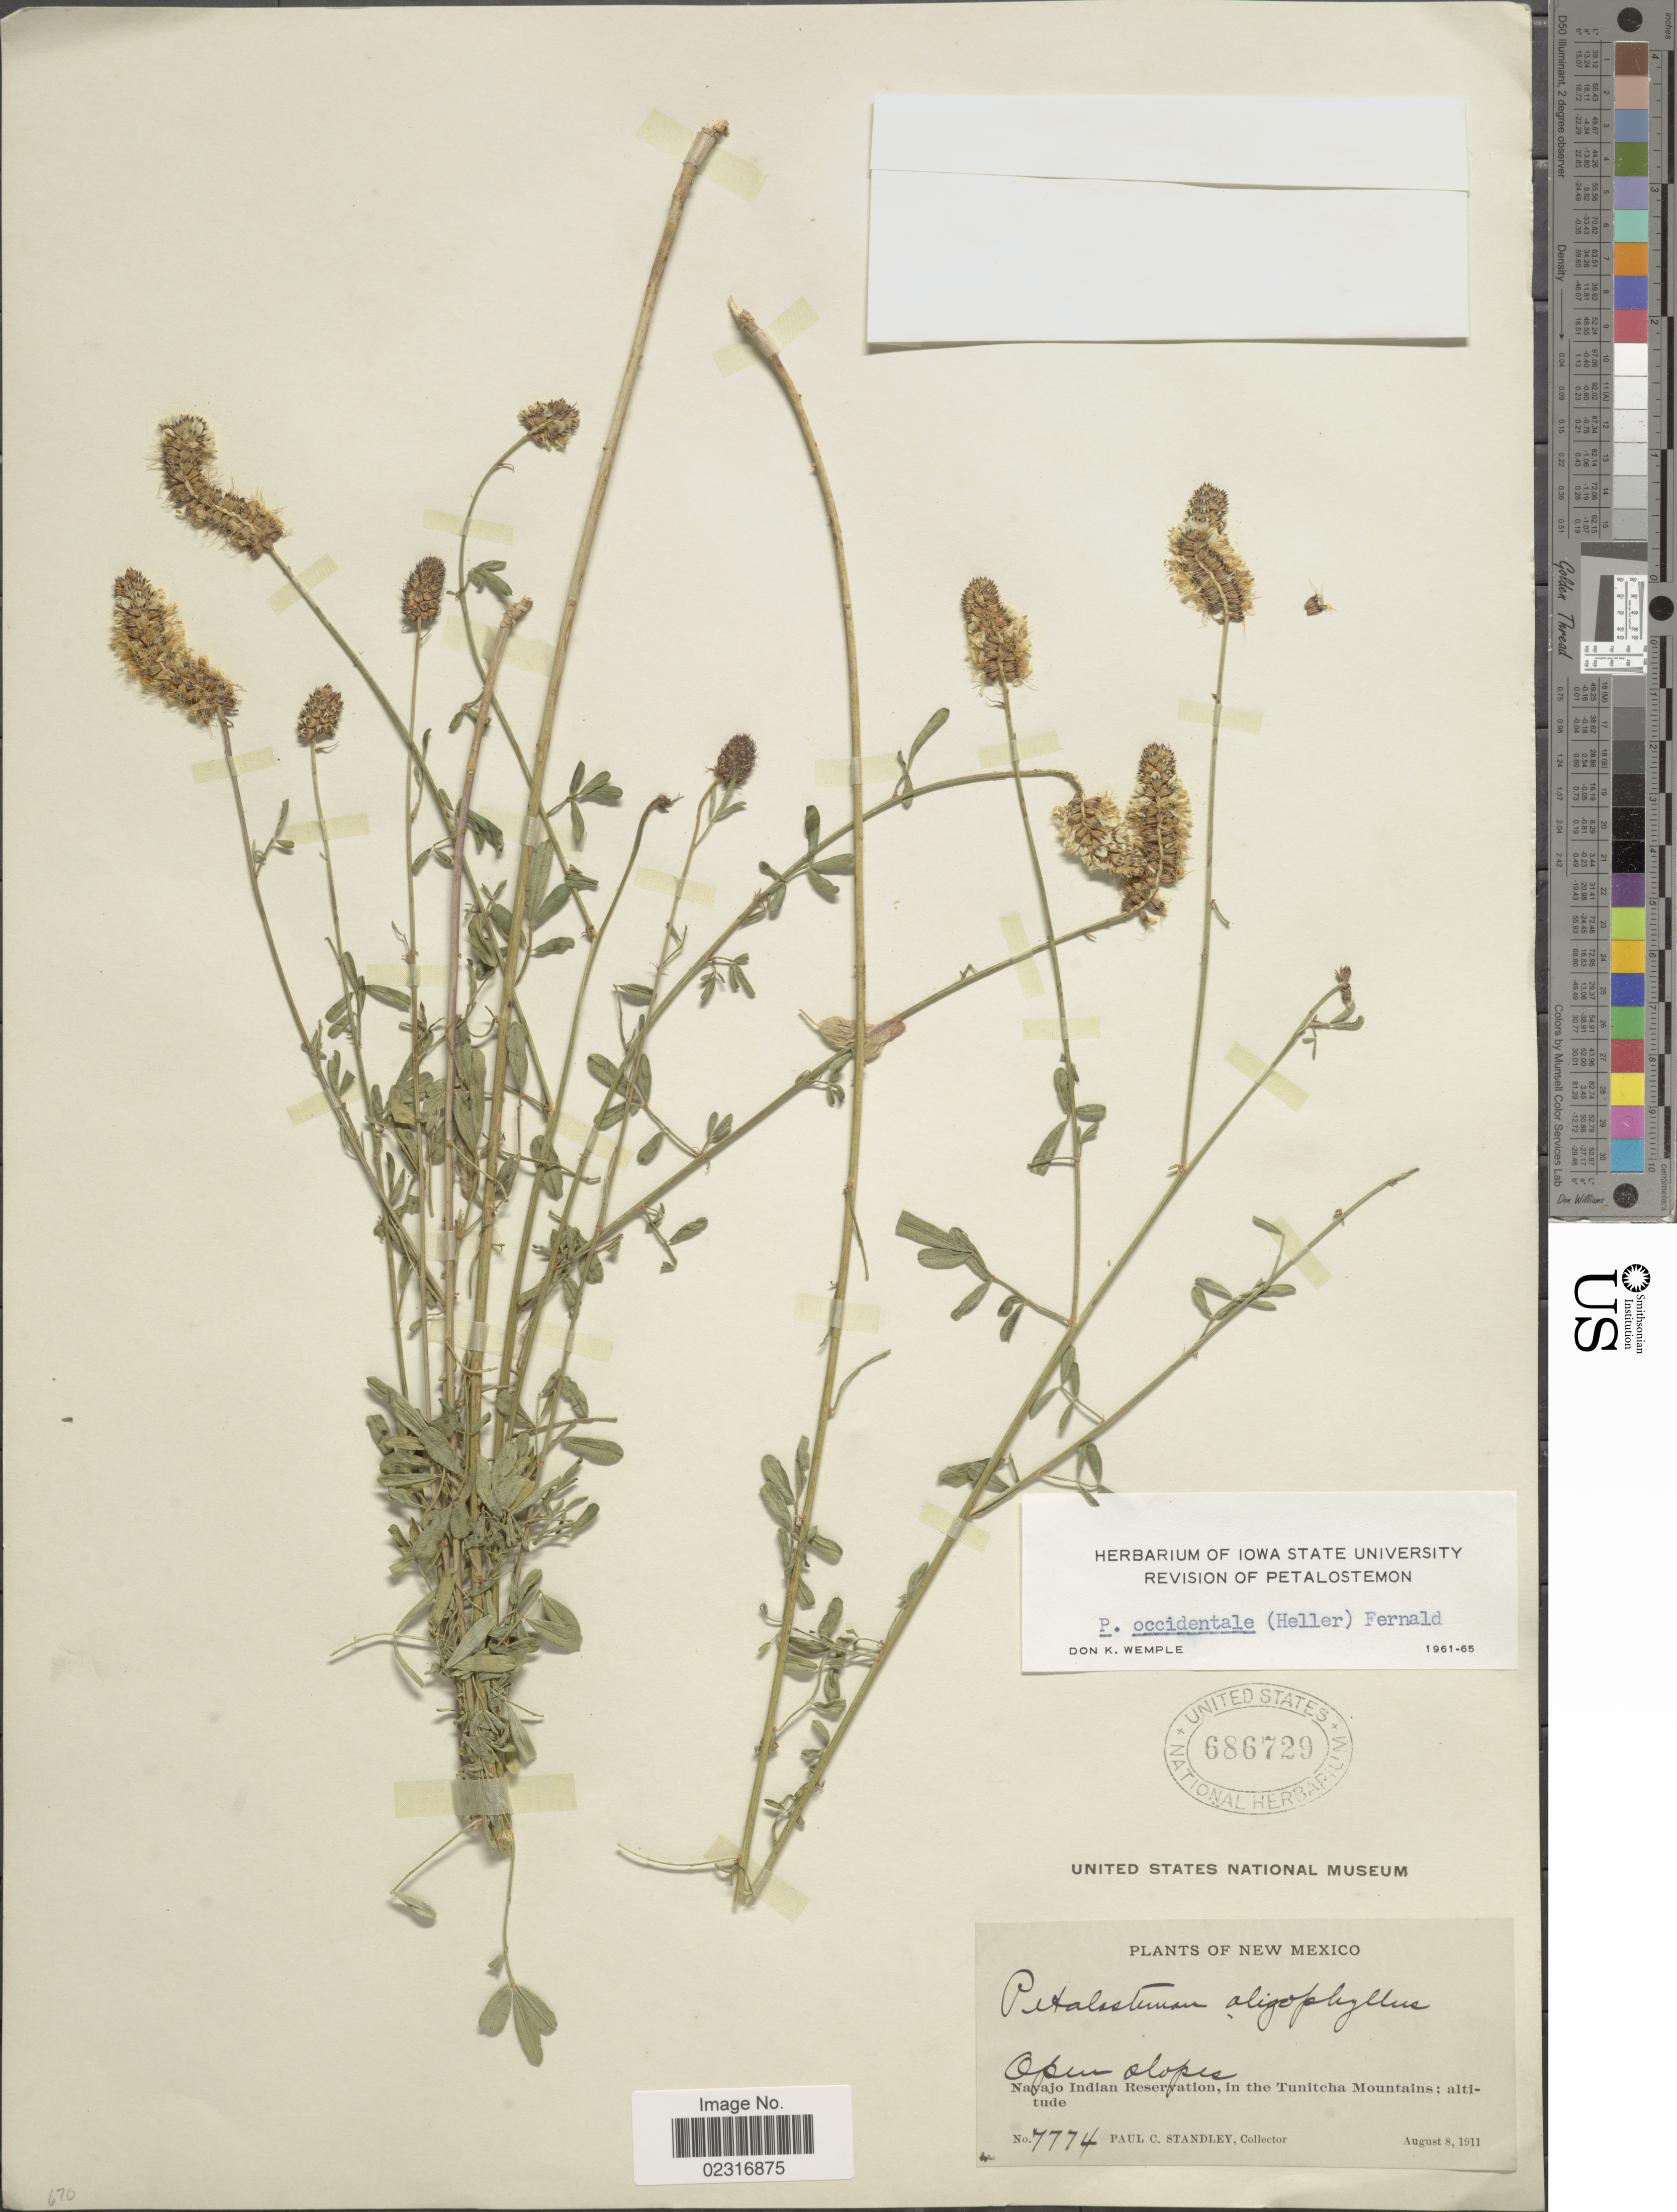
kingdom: Plantae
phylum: Tracheophyta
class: Magnoliopsida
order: Fabales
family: Fabaceae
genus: Dalea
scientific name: Dalea candida var. oligophylla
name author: (Torr) Shinners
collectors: P. C. Standley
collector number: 7774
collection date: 1911-08-08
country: United States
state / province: New Mexico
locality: Nayajo Indian Reservation, in the Tunitcha Mountains.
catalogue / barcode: US 686729